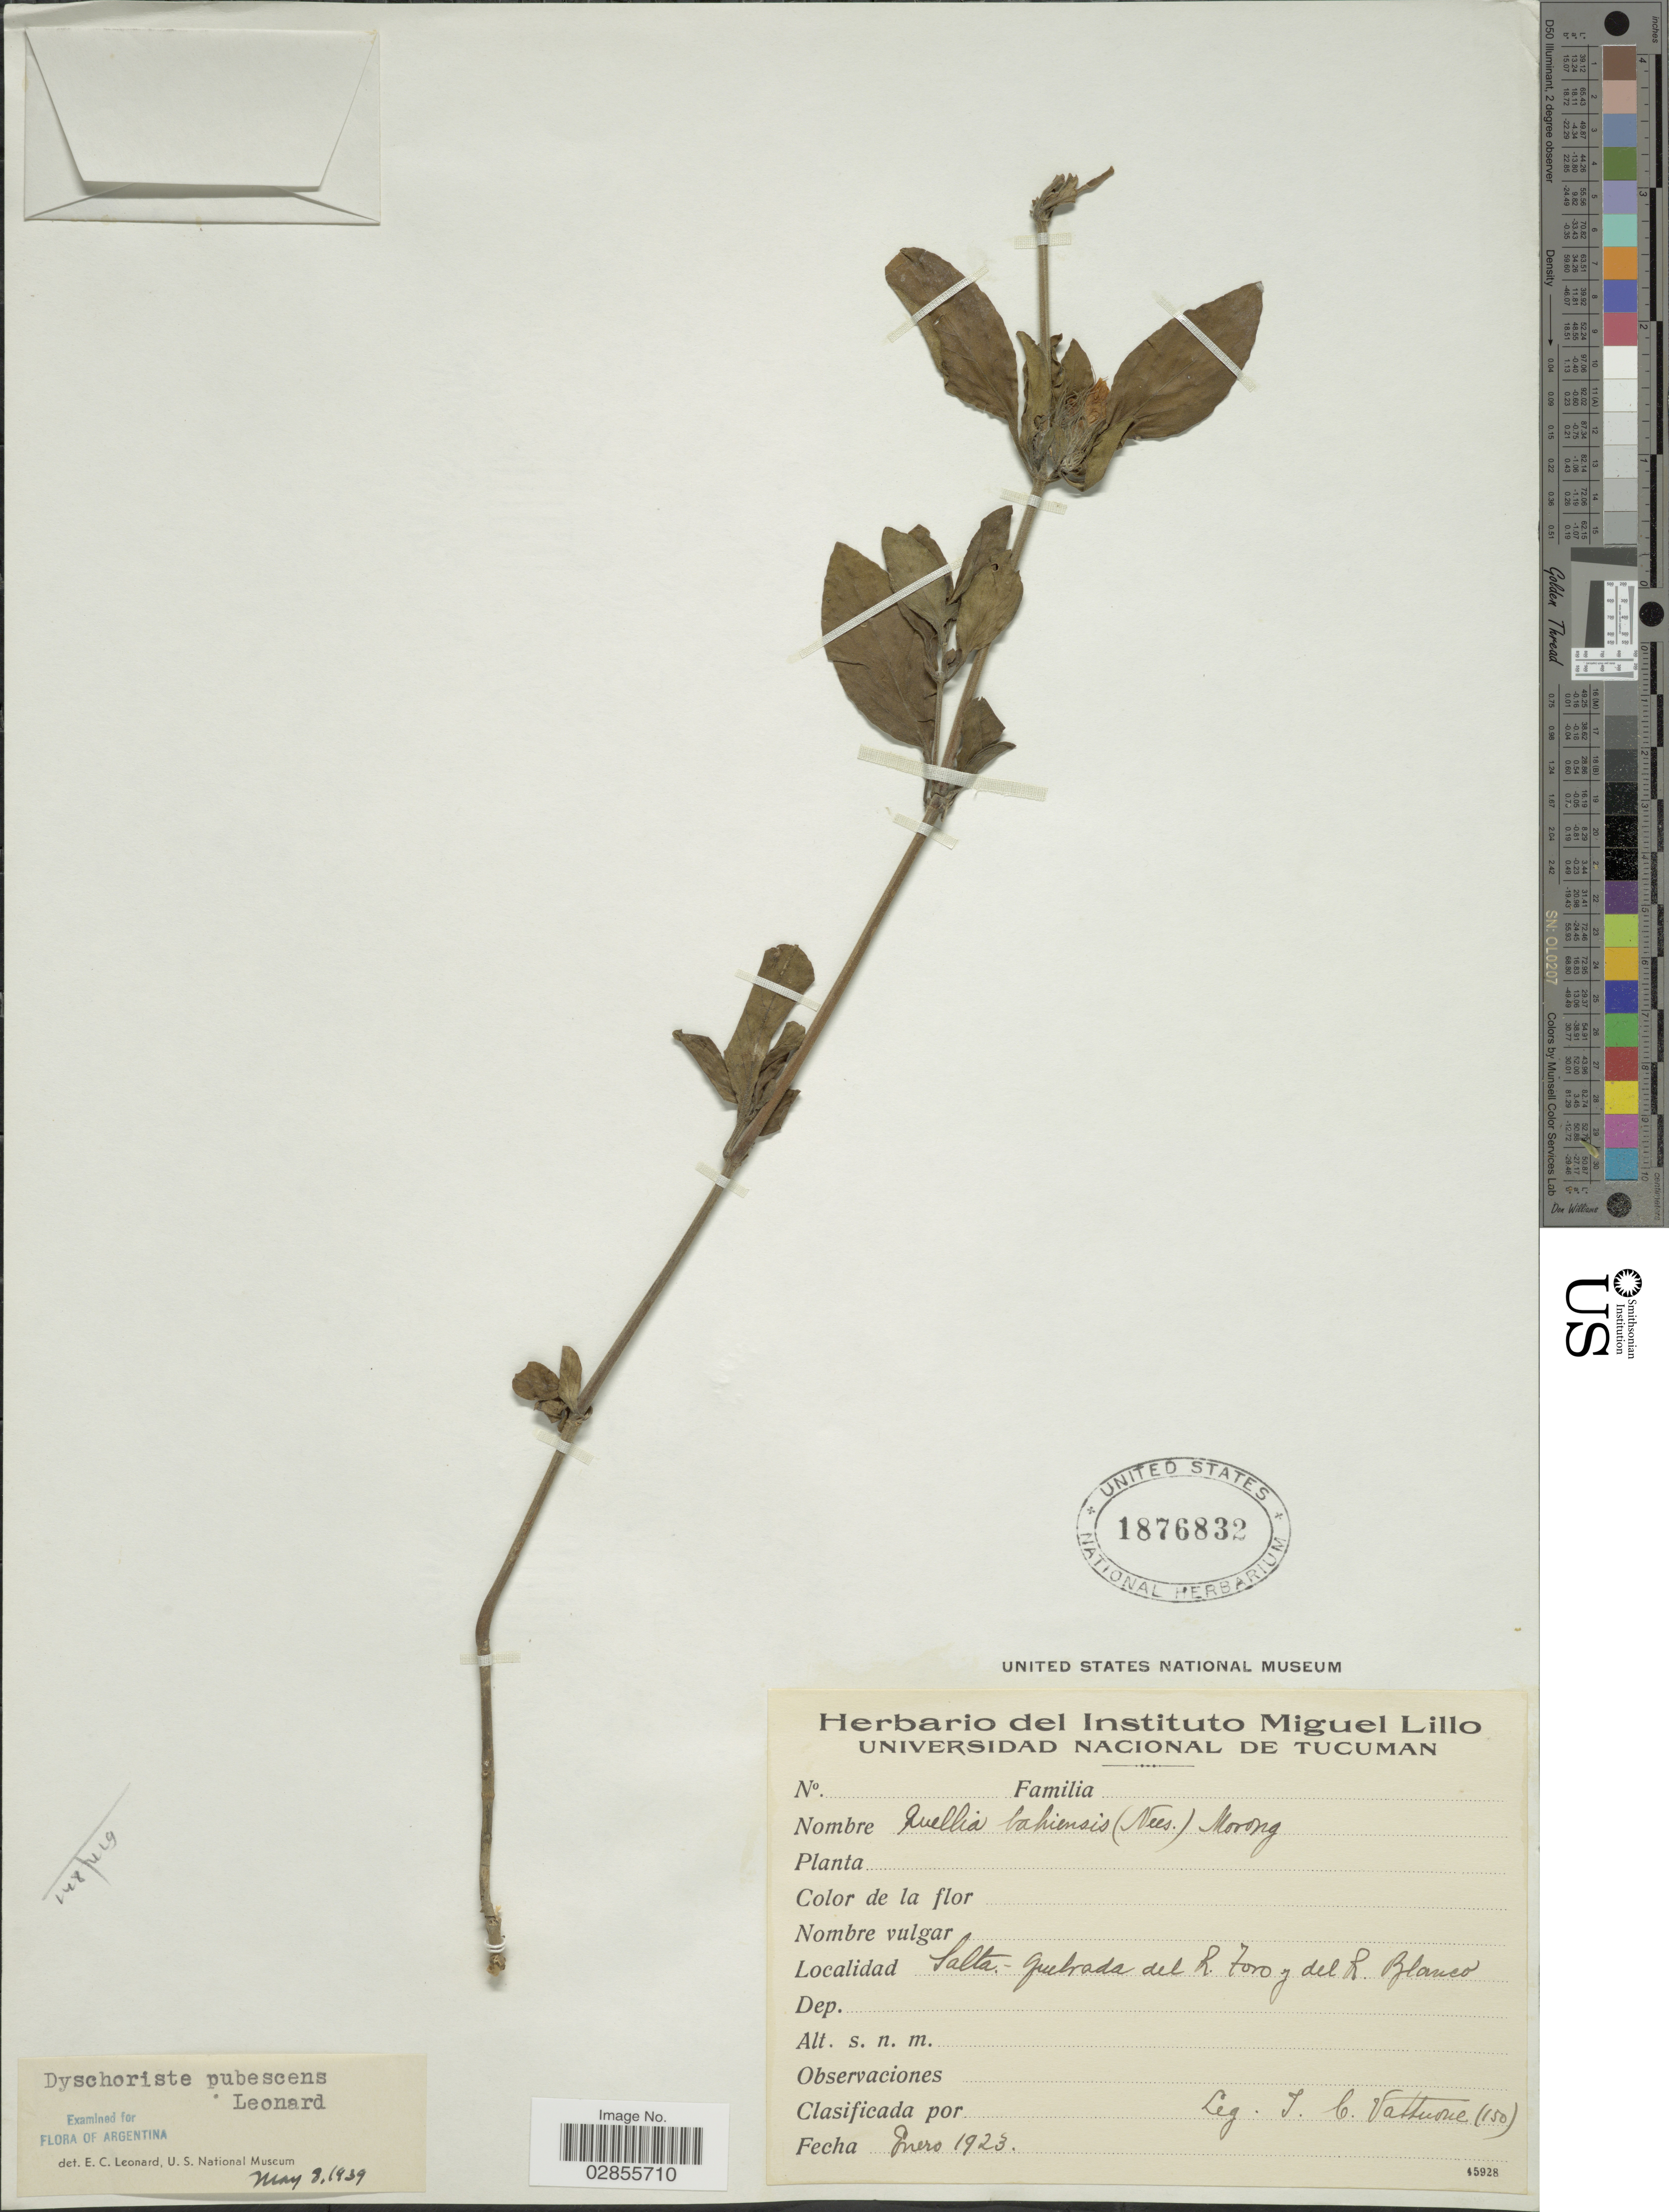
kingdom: Plantae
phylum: Tracheophyta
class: Magnoliopsida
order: Lamiales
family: Acanthaceae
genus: Dyschoriste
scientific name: Dyschoriste trichanthera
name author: Kobuski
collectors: I. Vattuone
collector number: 150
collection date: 1923-01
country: Argentina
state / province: Salta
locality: Quebrada del R. Zoroy del R Blanco.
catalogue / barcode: US 1876832